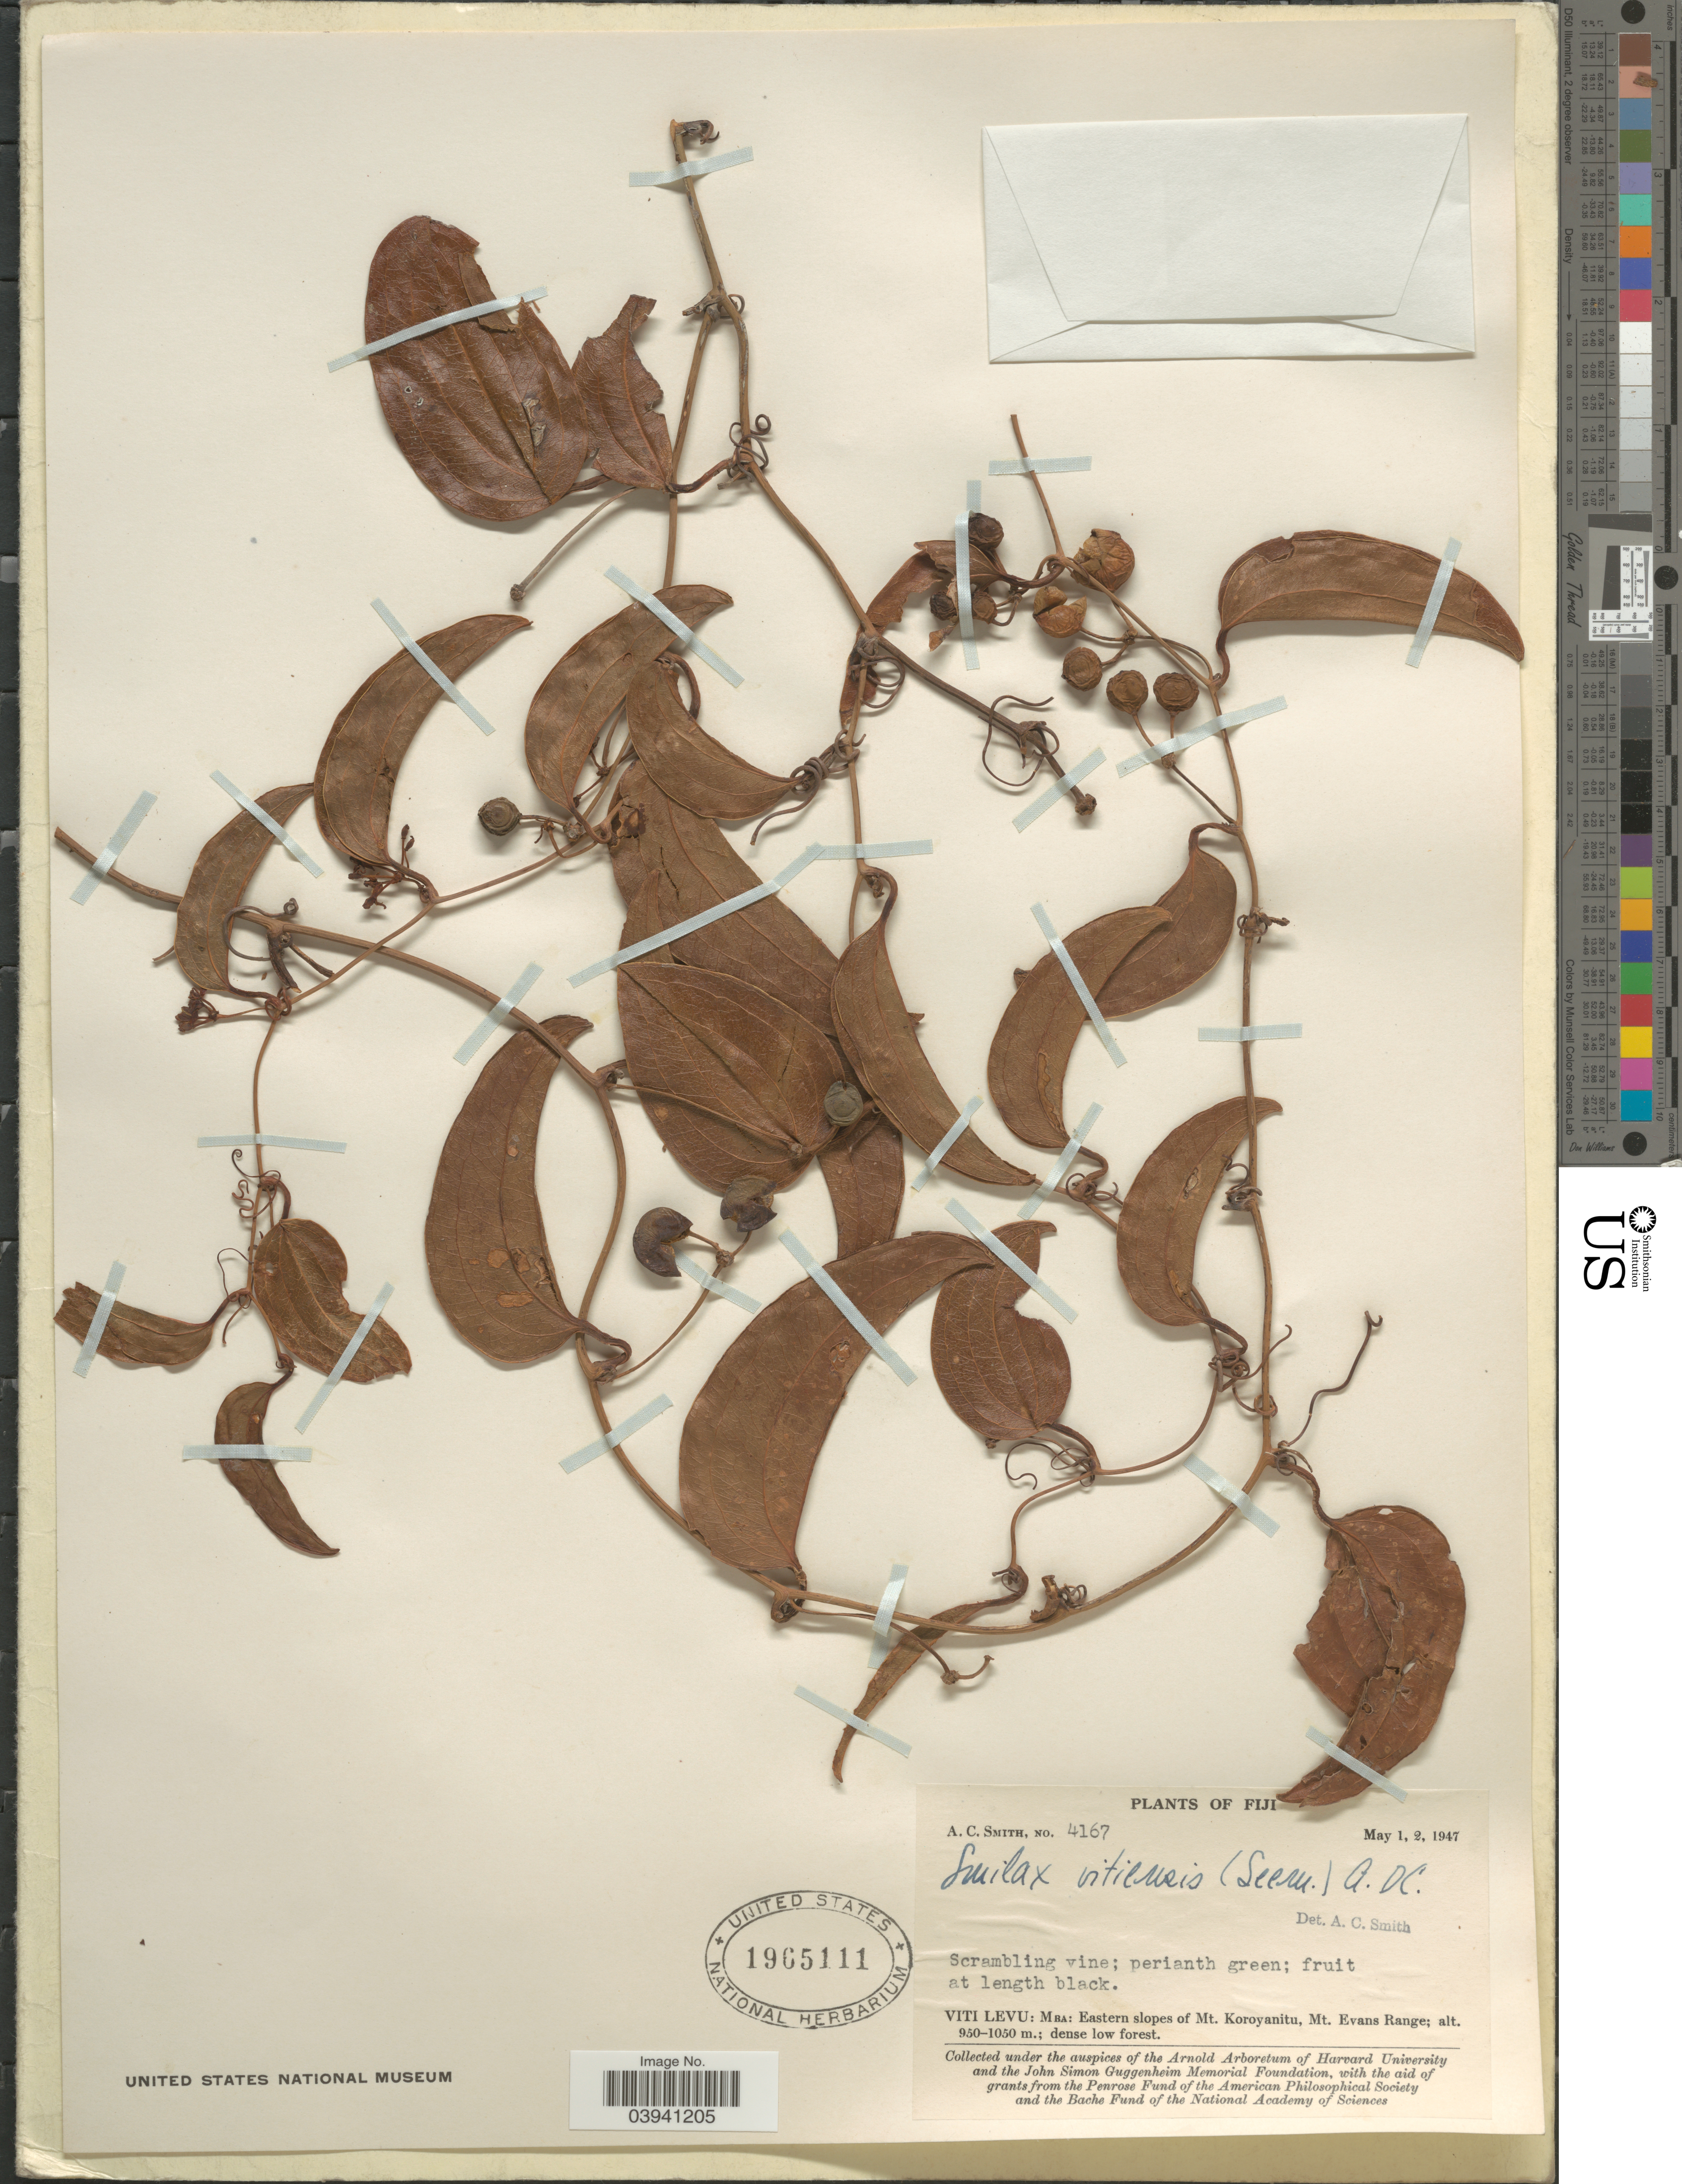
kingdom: Plantae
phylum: Tracheophyta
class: Liliopsida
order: Liliales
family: Smilacaceae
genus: Smilax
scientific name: Smilax vitiensis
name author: (Seem.) A. DC.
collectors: A. C. Smith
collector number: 4167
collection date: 1947-05-01/1947-05-02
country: Fiji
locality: Viti Levu: Mba: Eastern slopes of Mt. Koroyanitu, Mt. Evans Range.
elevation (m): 950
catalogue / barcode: US 1965111